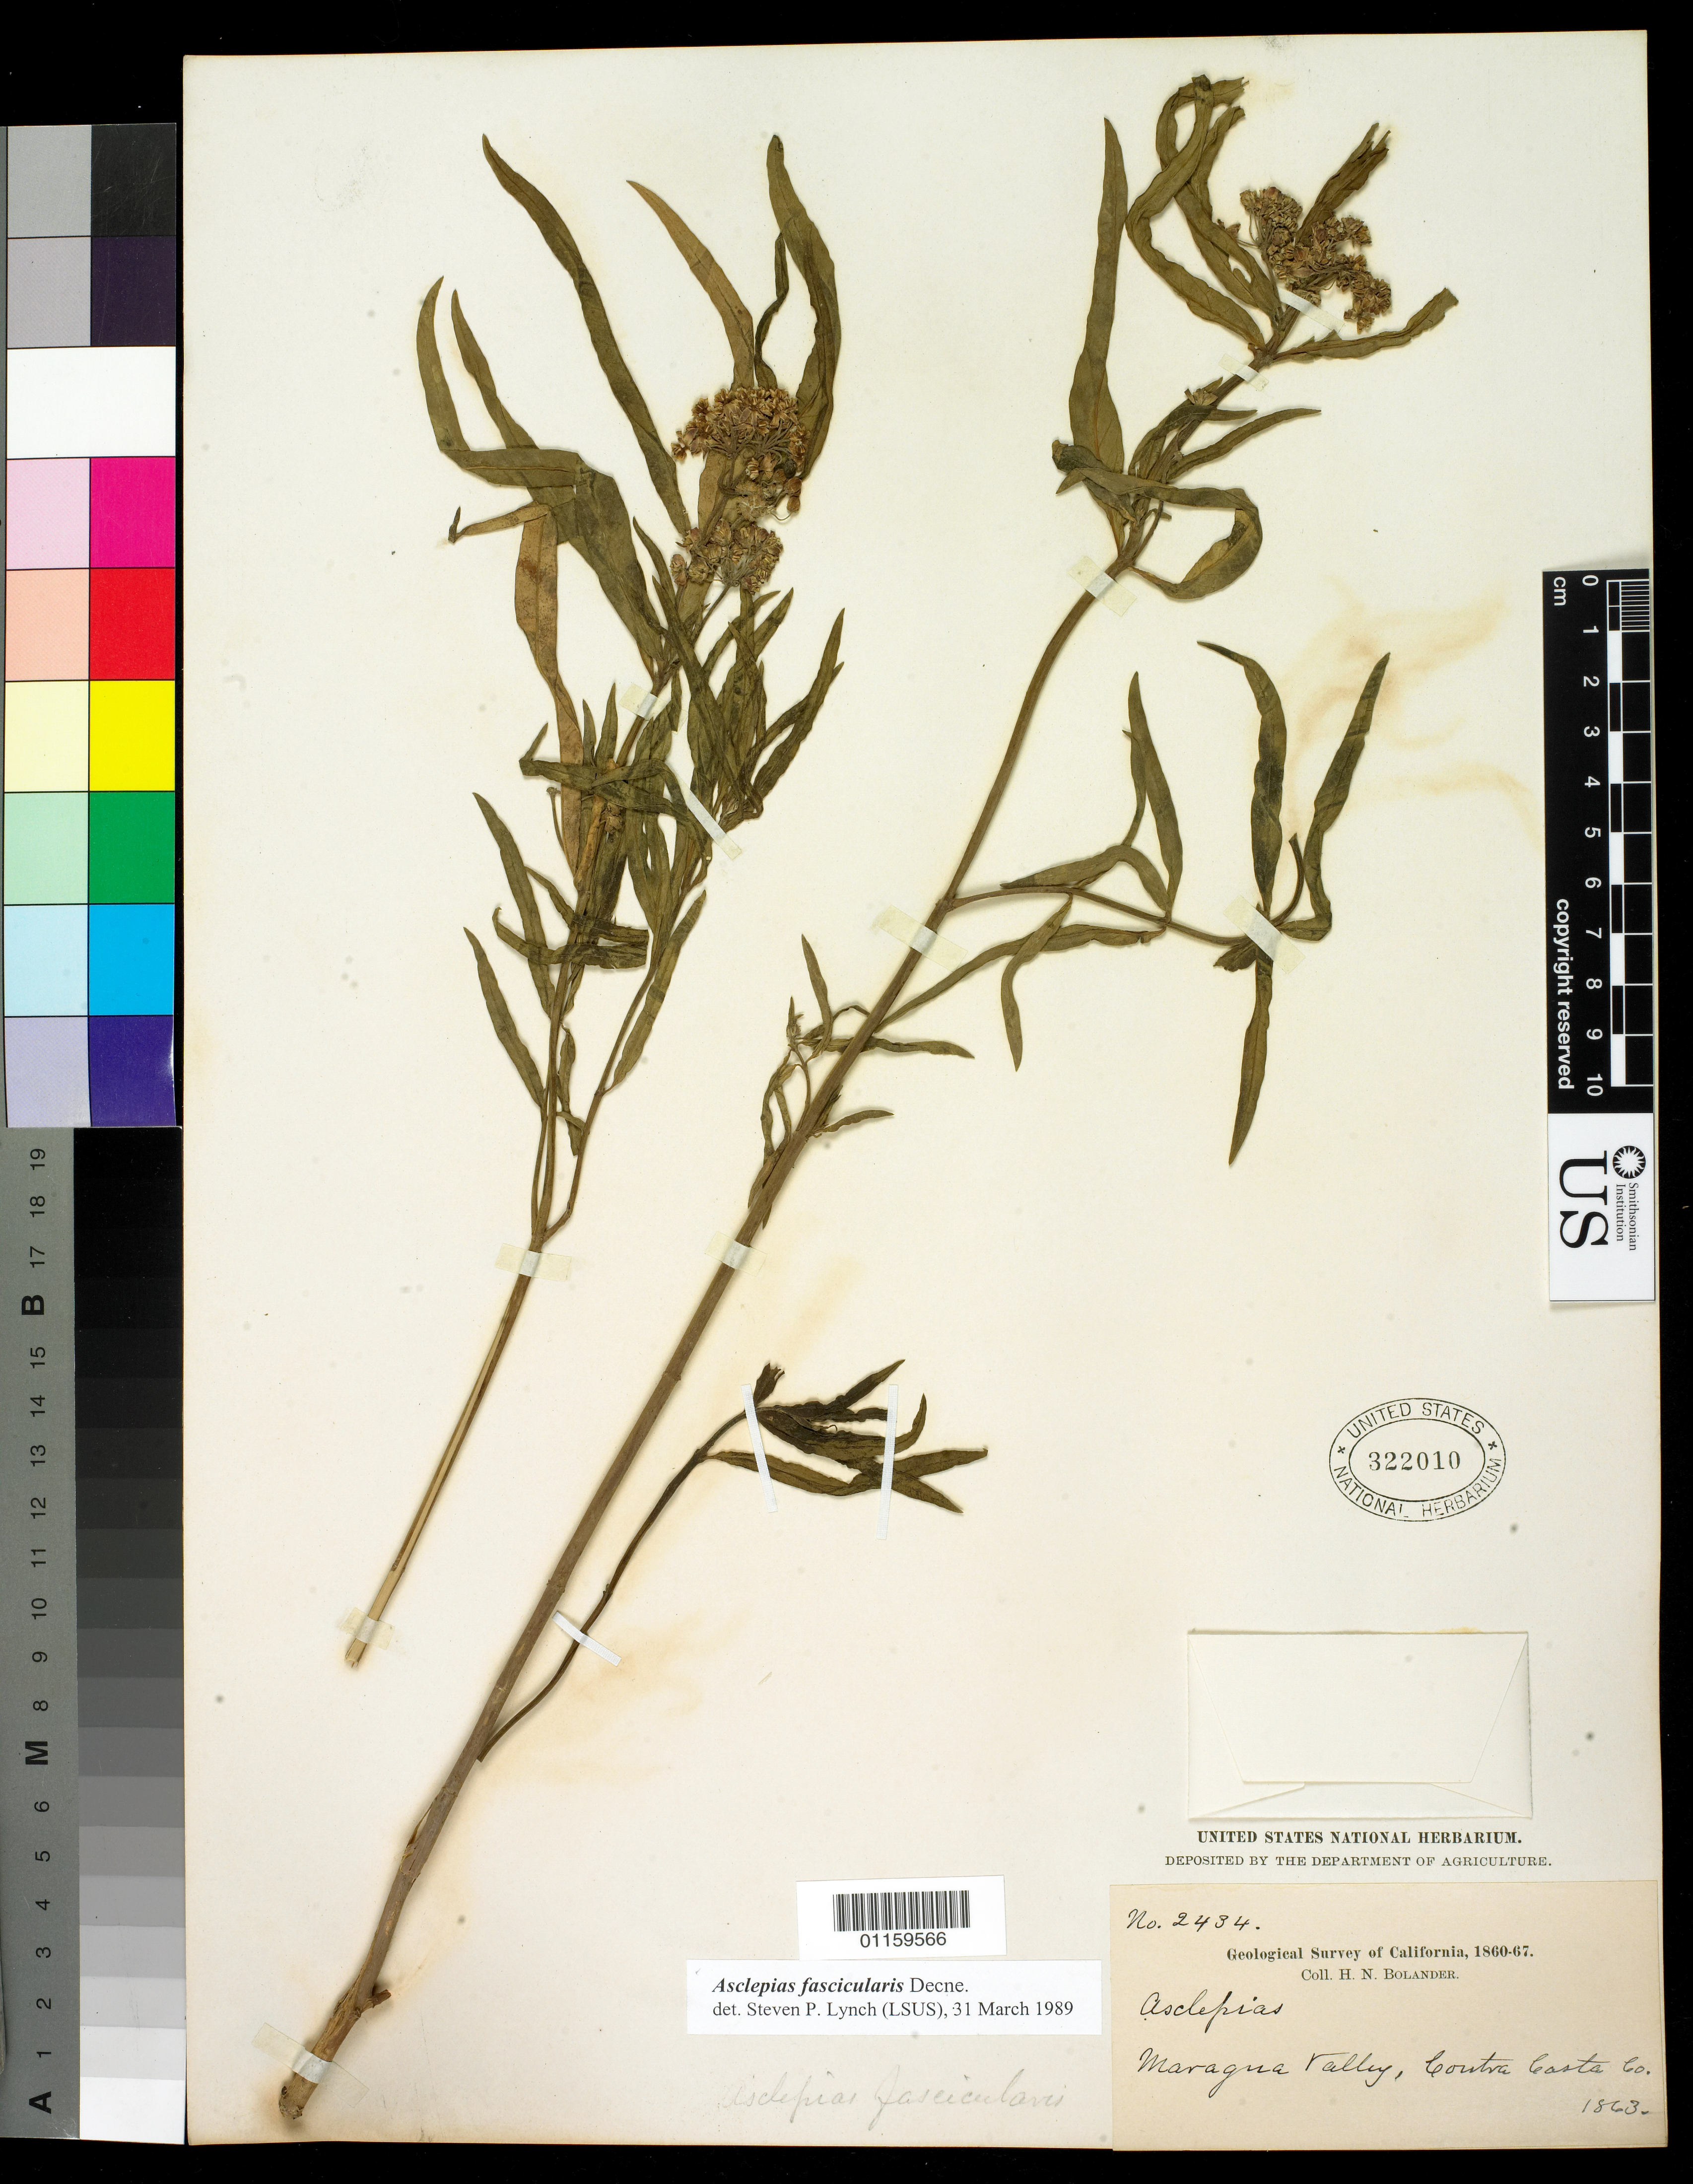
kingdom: Plantae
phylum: Tracheophyta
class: Magnoliopsida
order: Gentianales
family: Apocynaceae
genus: Asclepias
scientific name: Asclepias fascicularis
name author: Decne.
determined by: Lynch, S.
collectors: H. Bolander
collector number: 2434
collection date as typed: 1863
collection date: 1863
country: United States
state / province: California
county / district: Contra Costa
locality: Maragua Valley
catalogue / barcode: US 322010